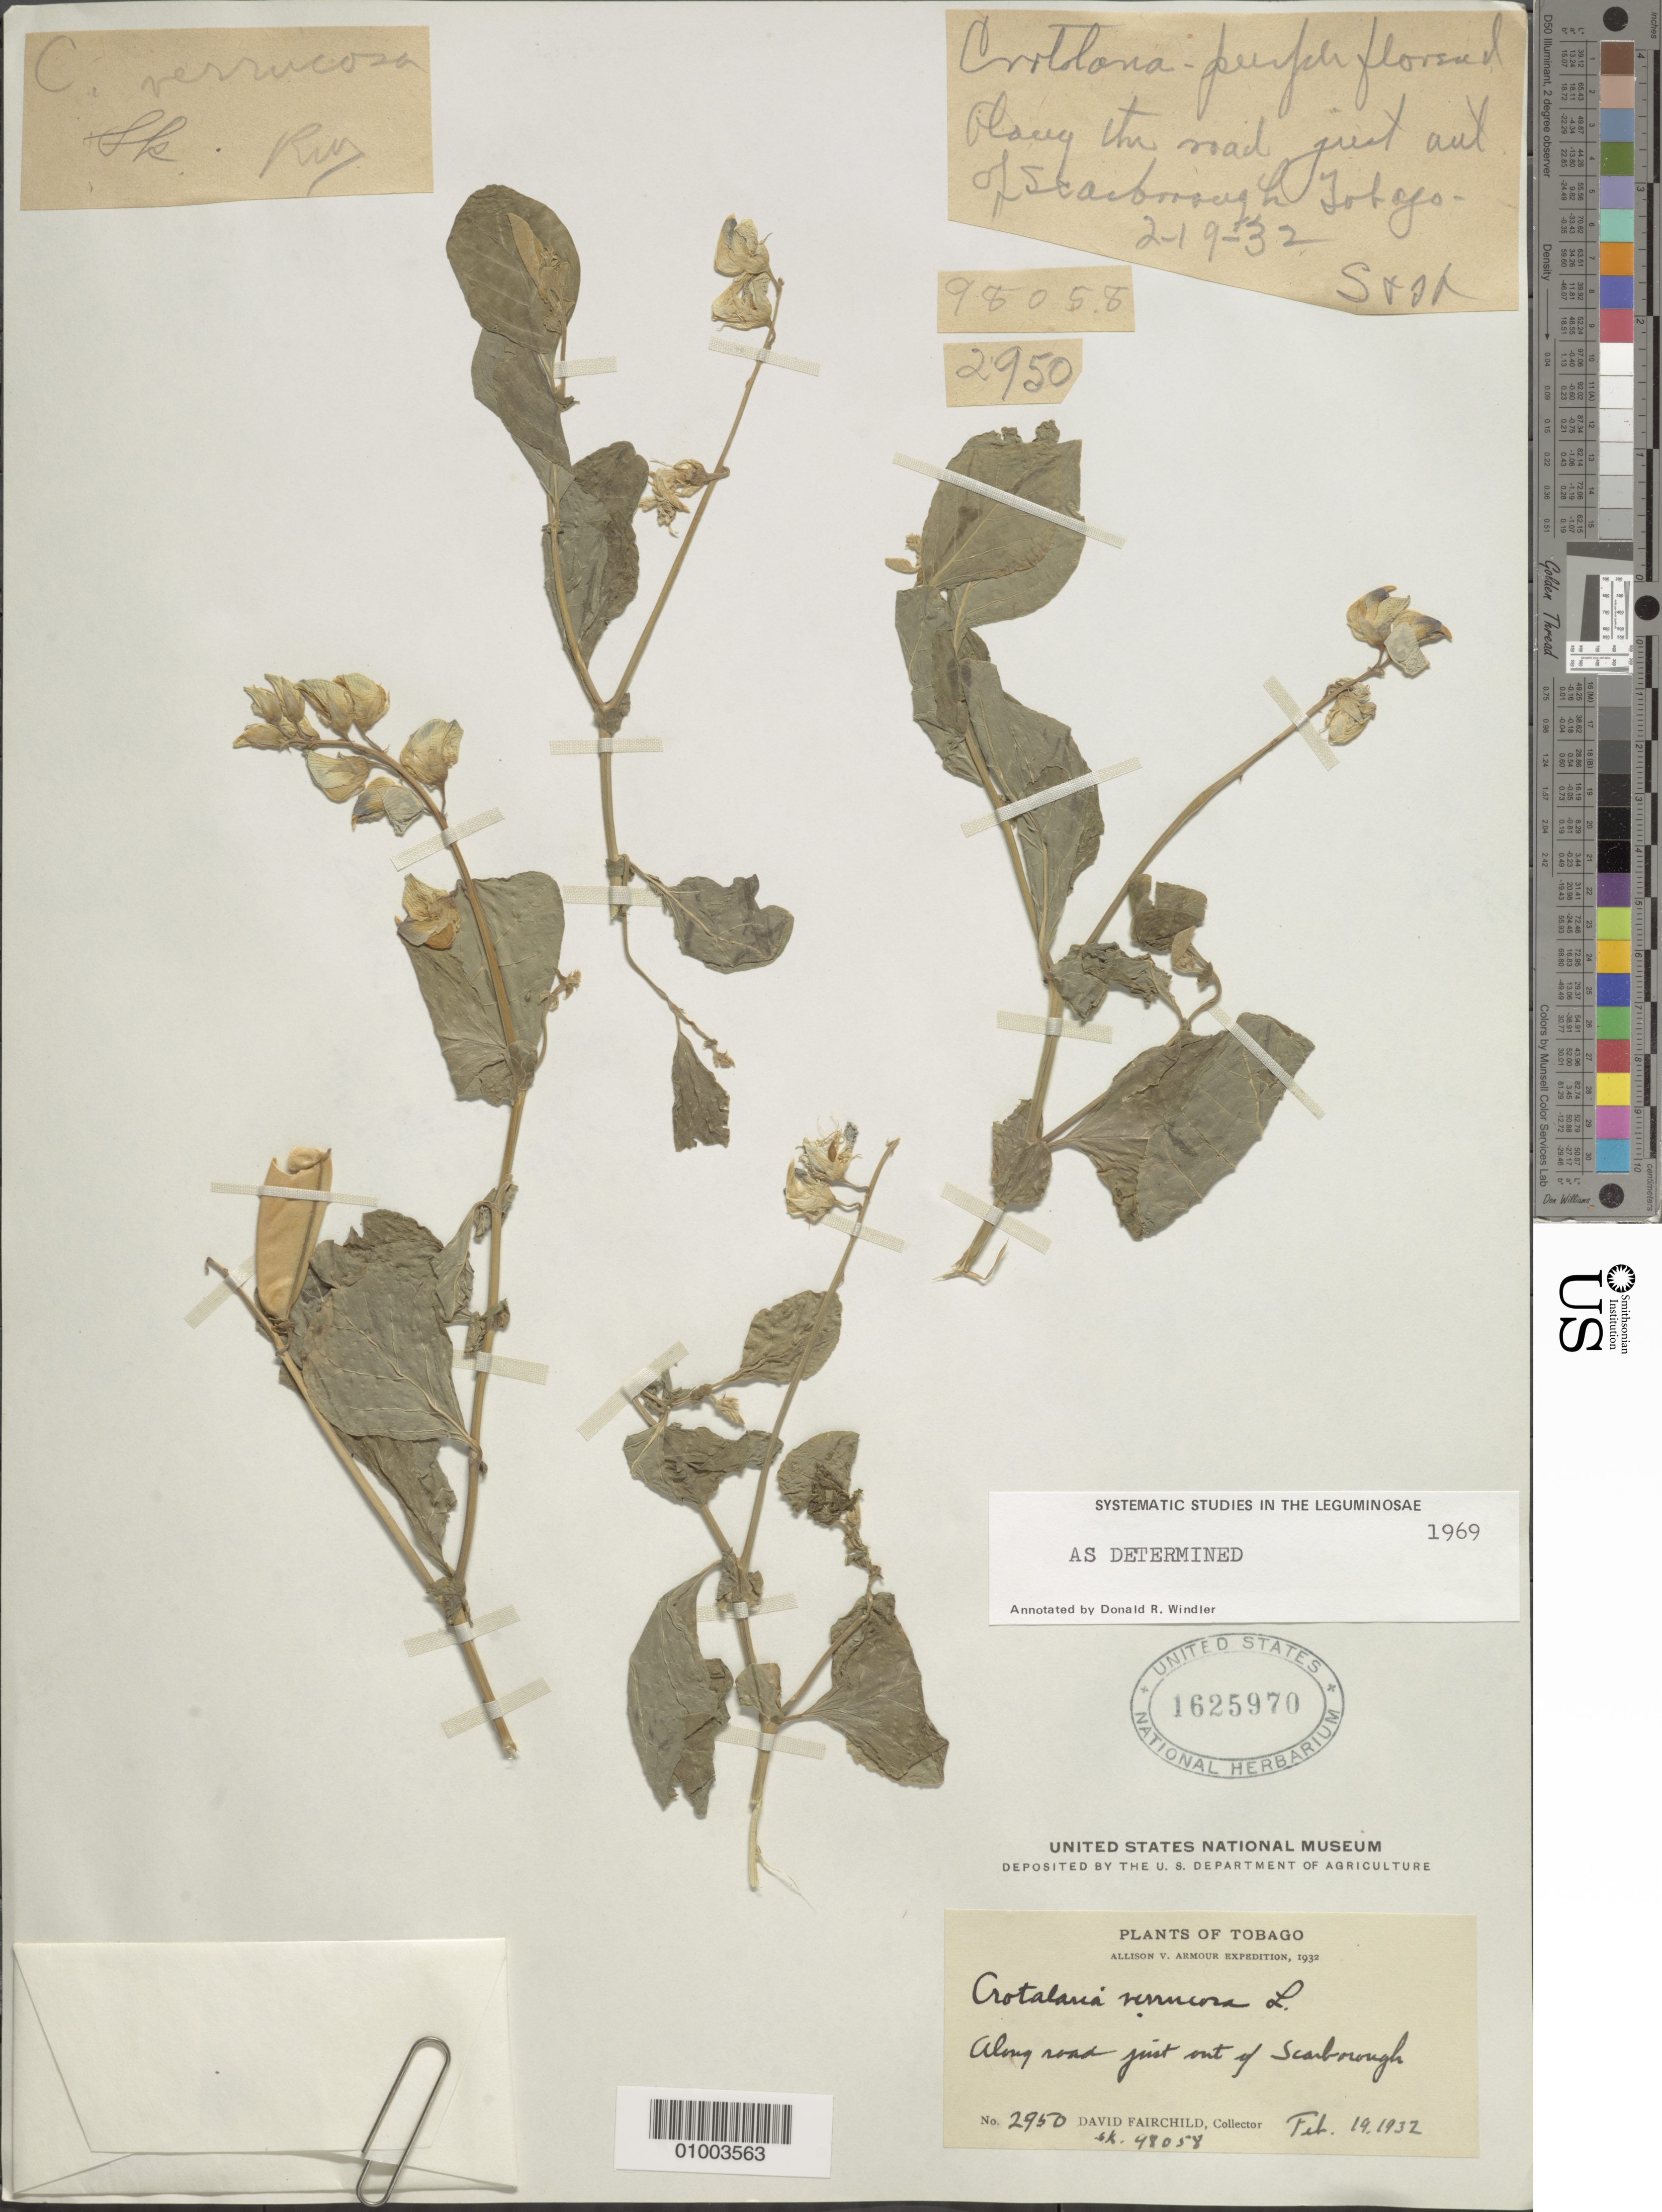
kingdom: Plantae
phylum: Tracheophyta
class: Magnoliopsida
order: Fabales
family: Fabaceae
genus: Crotalaria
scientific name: Crotalaria verrucosa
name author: L.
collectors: D. Fairchild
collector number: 2950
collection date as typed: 19 Feb 1932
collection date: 1932-02-19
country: Trinidad and Tobago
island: Tobago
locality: Along road just out of Scarborough.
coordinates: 0 N, 0 E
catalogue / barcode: US 1625970